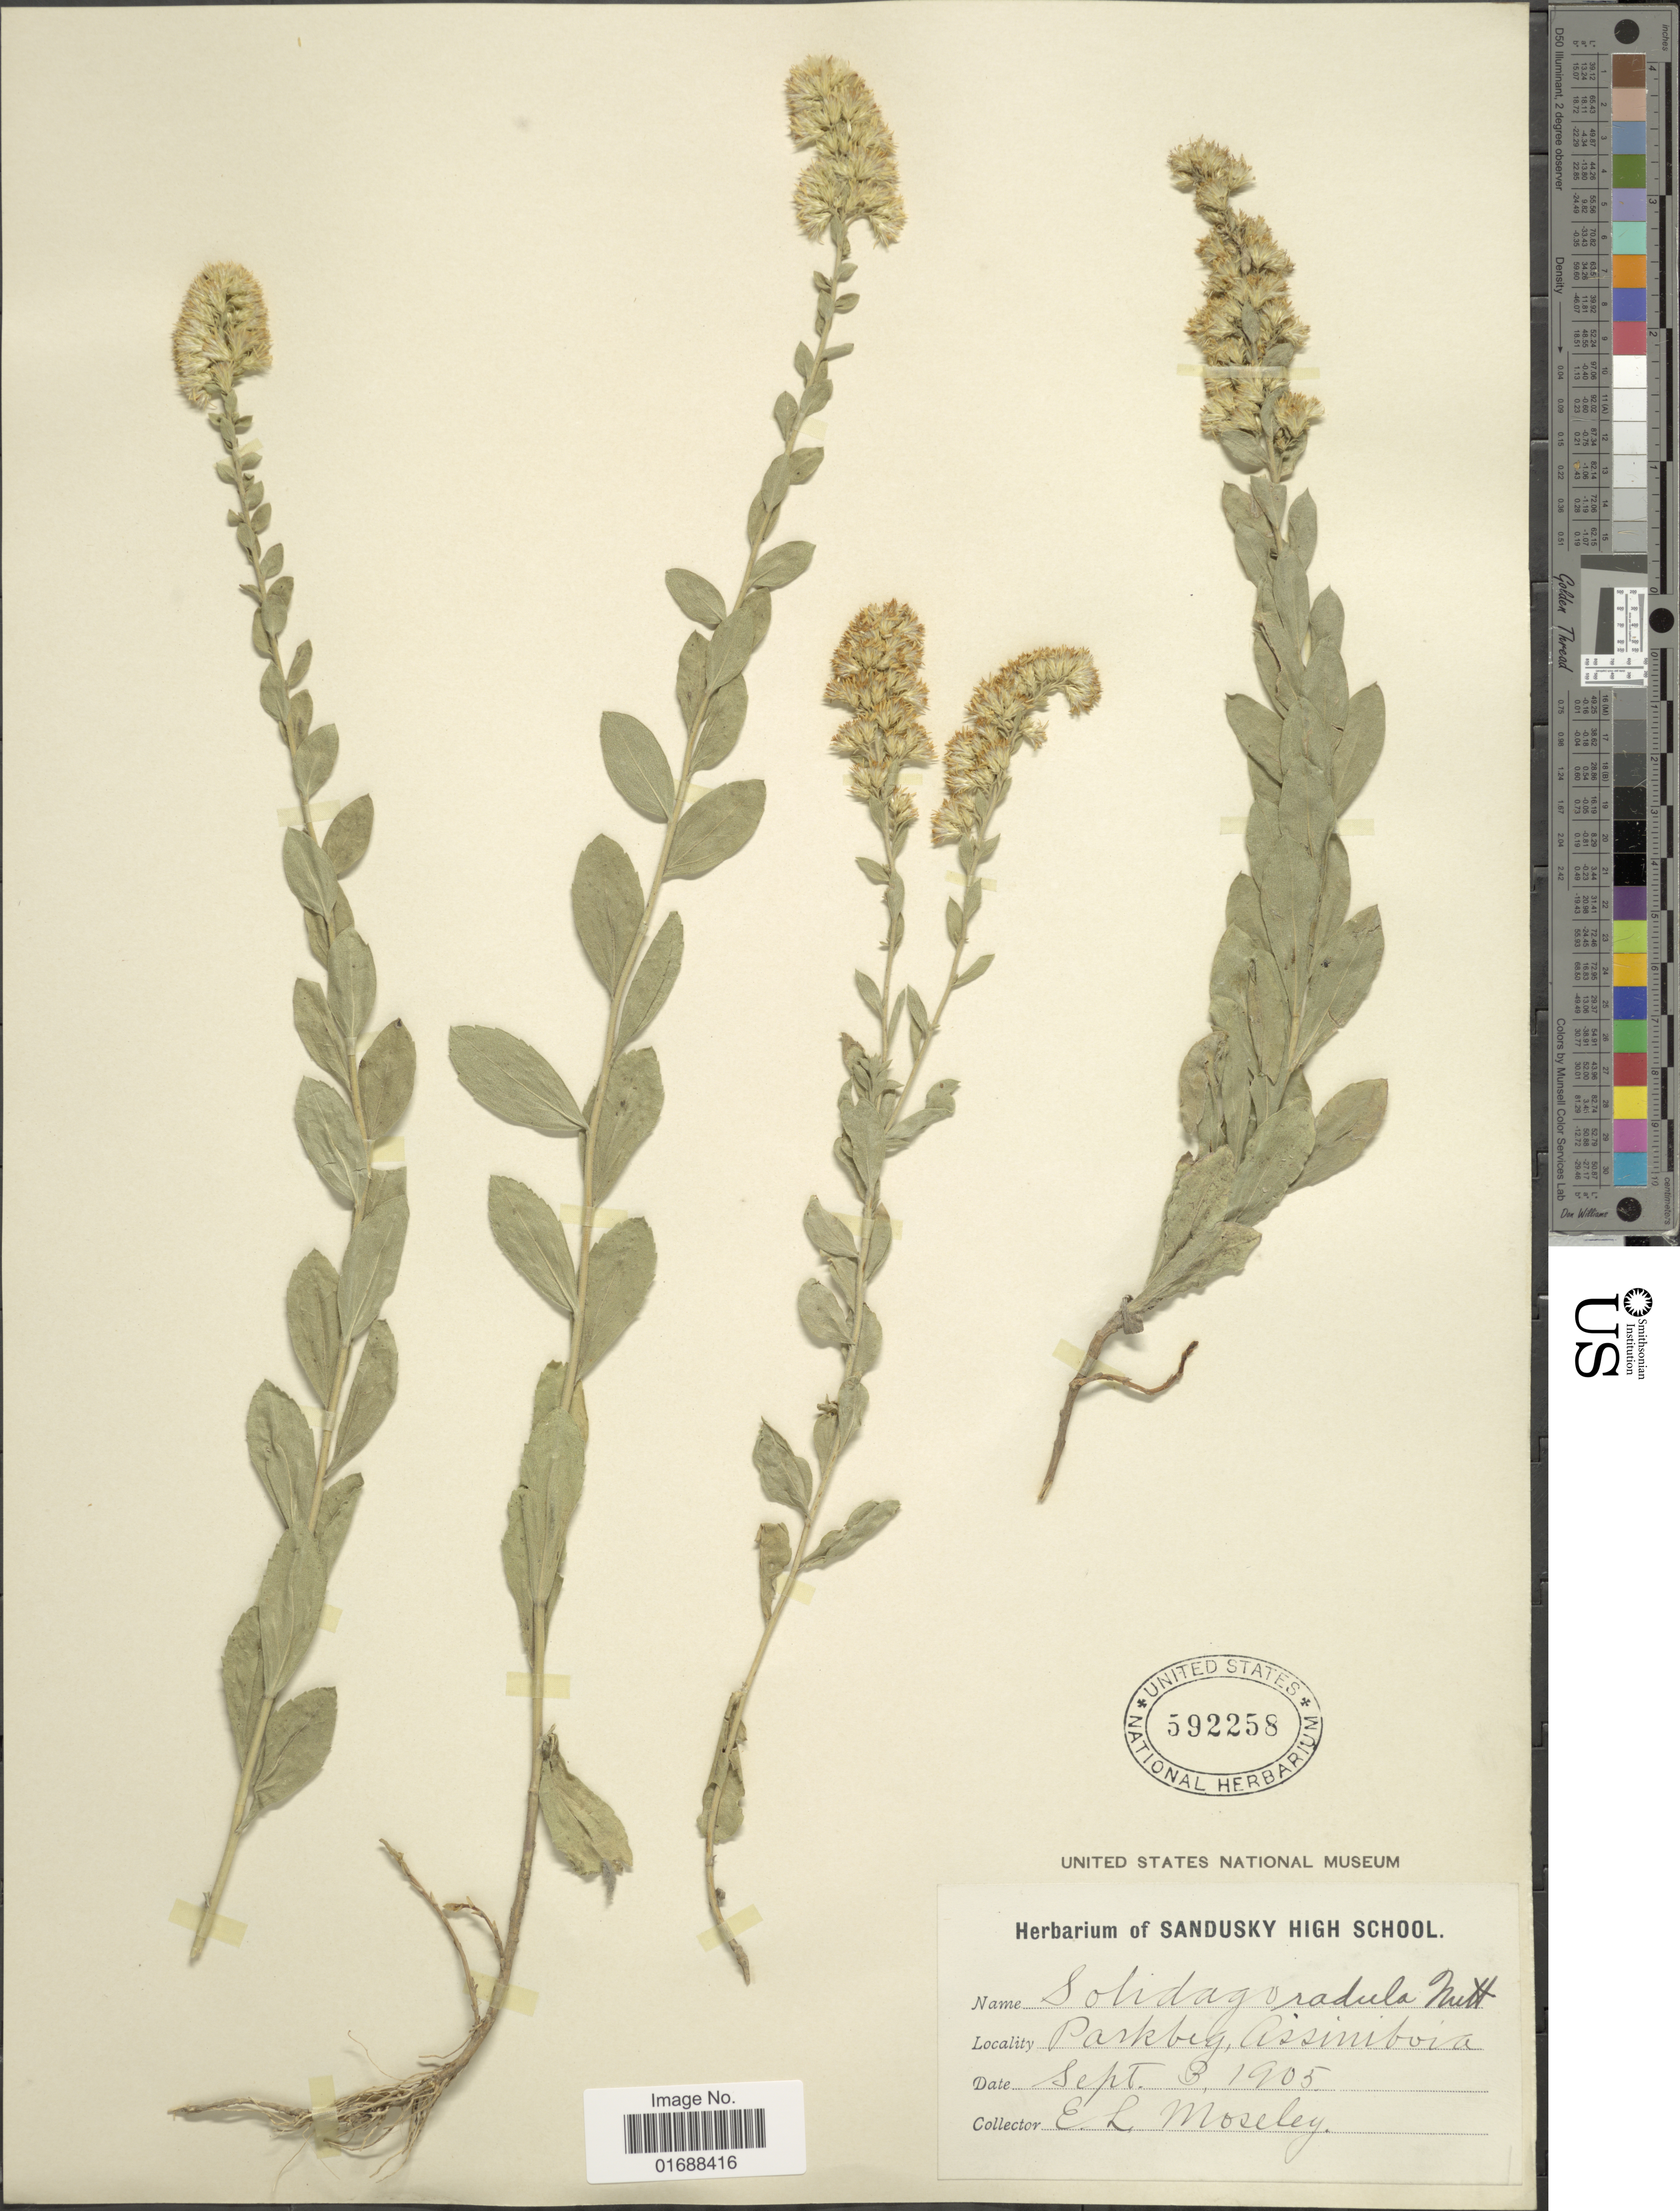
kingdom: Plantae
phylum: Tracheophyta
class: Magnoliopsida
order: Asterales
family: Asteraceae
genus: Solidago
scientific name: Solidago mollis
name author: Bartl.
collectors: E. Moseley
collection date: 1905-09-03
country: Canada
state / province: Saskatchewan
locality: Parkbeg, Assiniboia.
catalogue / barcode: US 592258